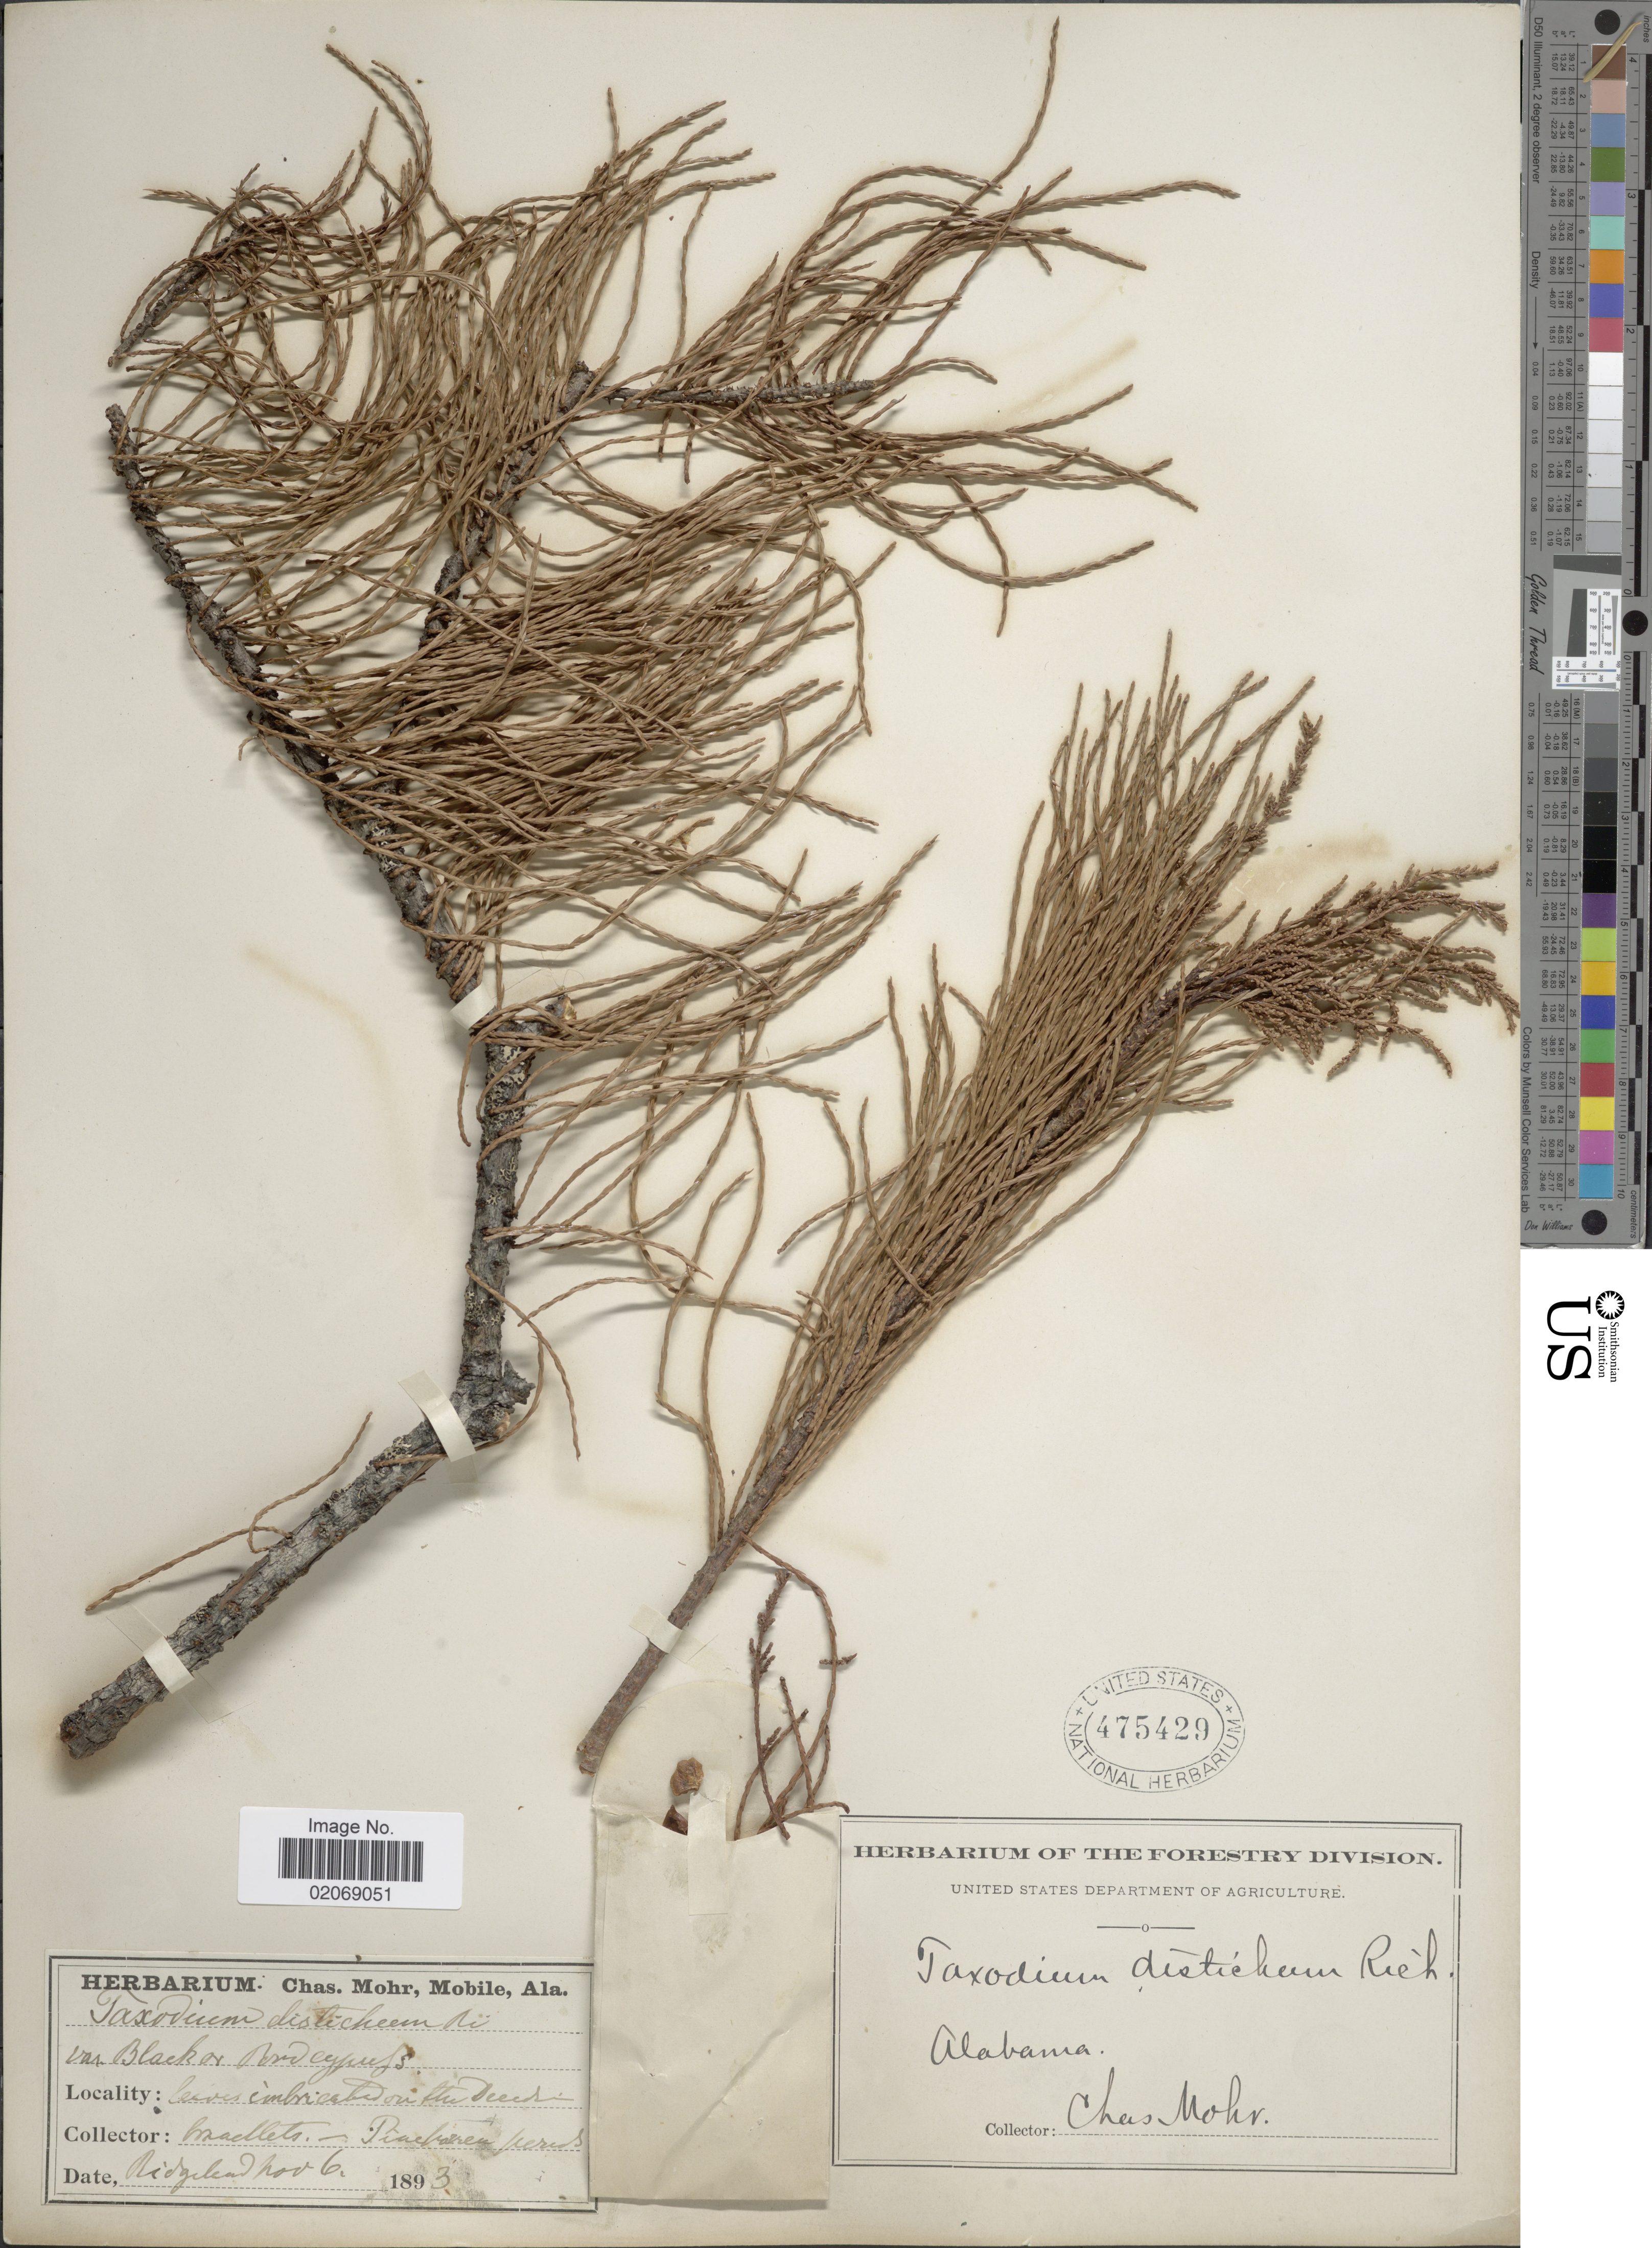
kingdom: Plantae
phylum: Tracheophyta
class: Pinopsida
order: Pinales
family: Cupressaceae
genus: Taxodium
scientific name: Taxodium distichum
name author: (L.) Rich.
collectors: C. T. Mohr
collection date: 1893-11-06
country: United States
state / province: Alabama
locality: Ridgeland [later annotated "Alabama" but more likely South Carolina]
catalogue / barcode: US 475429